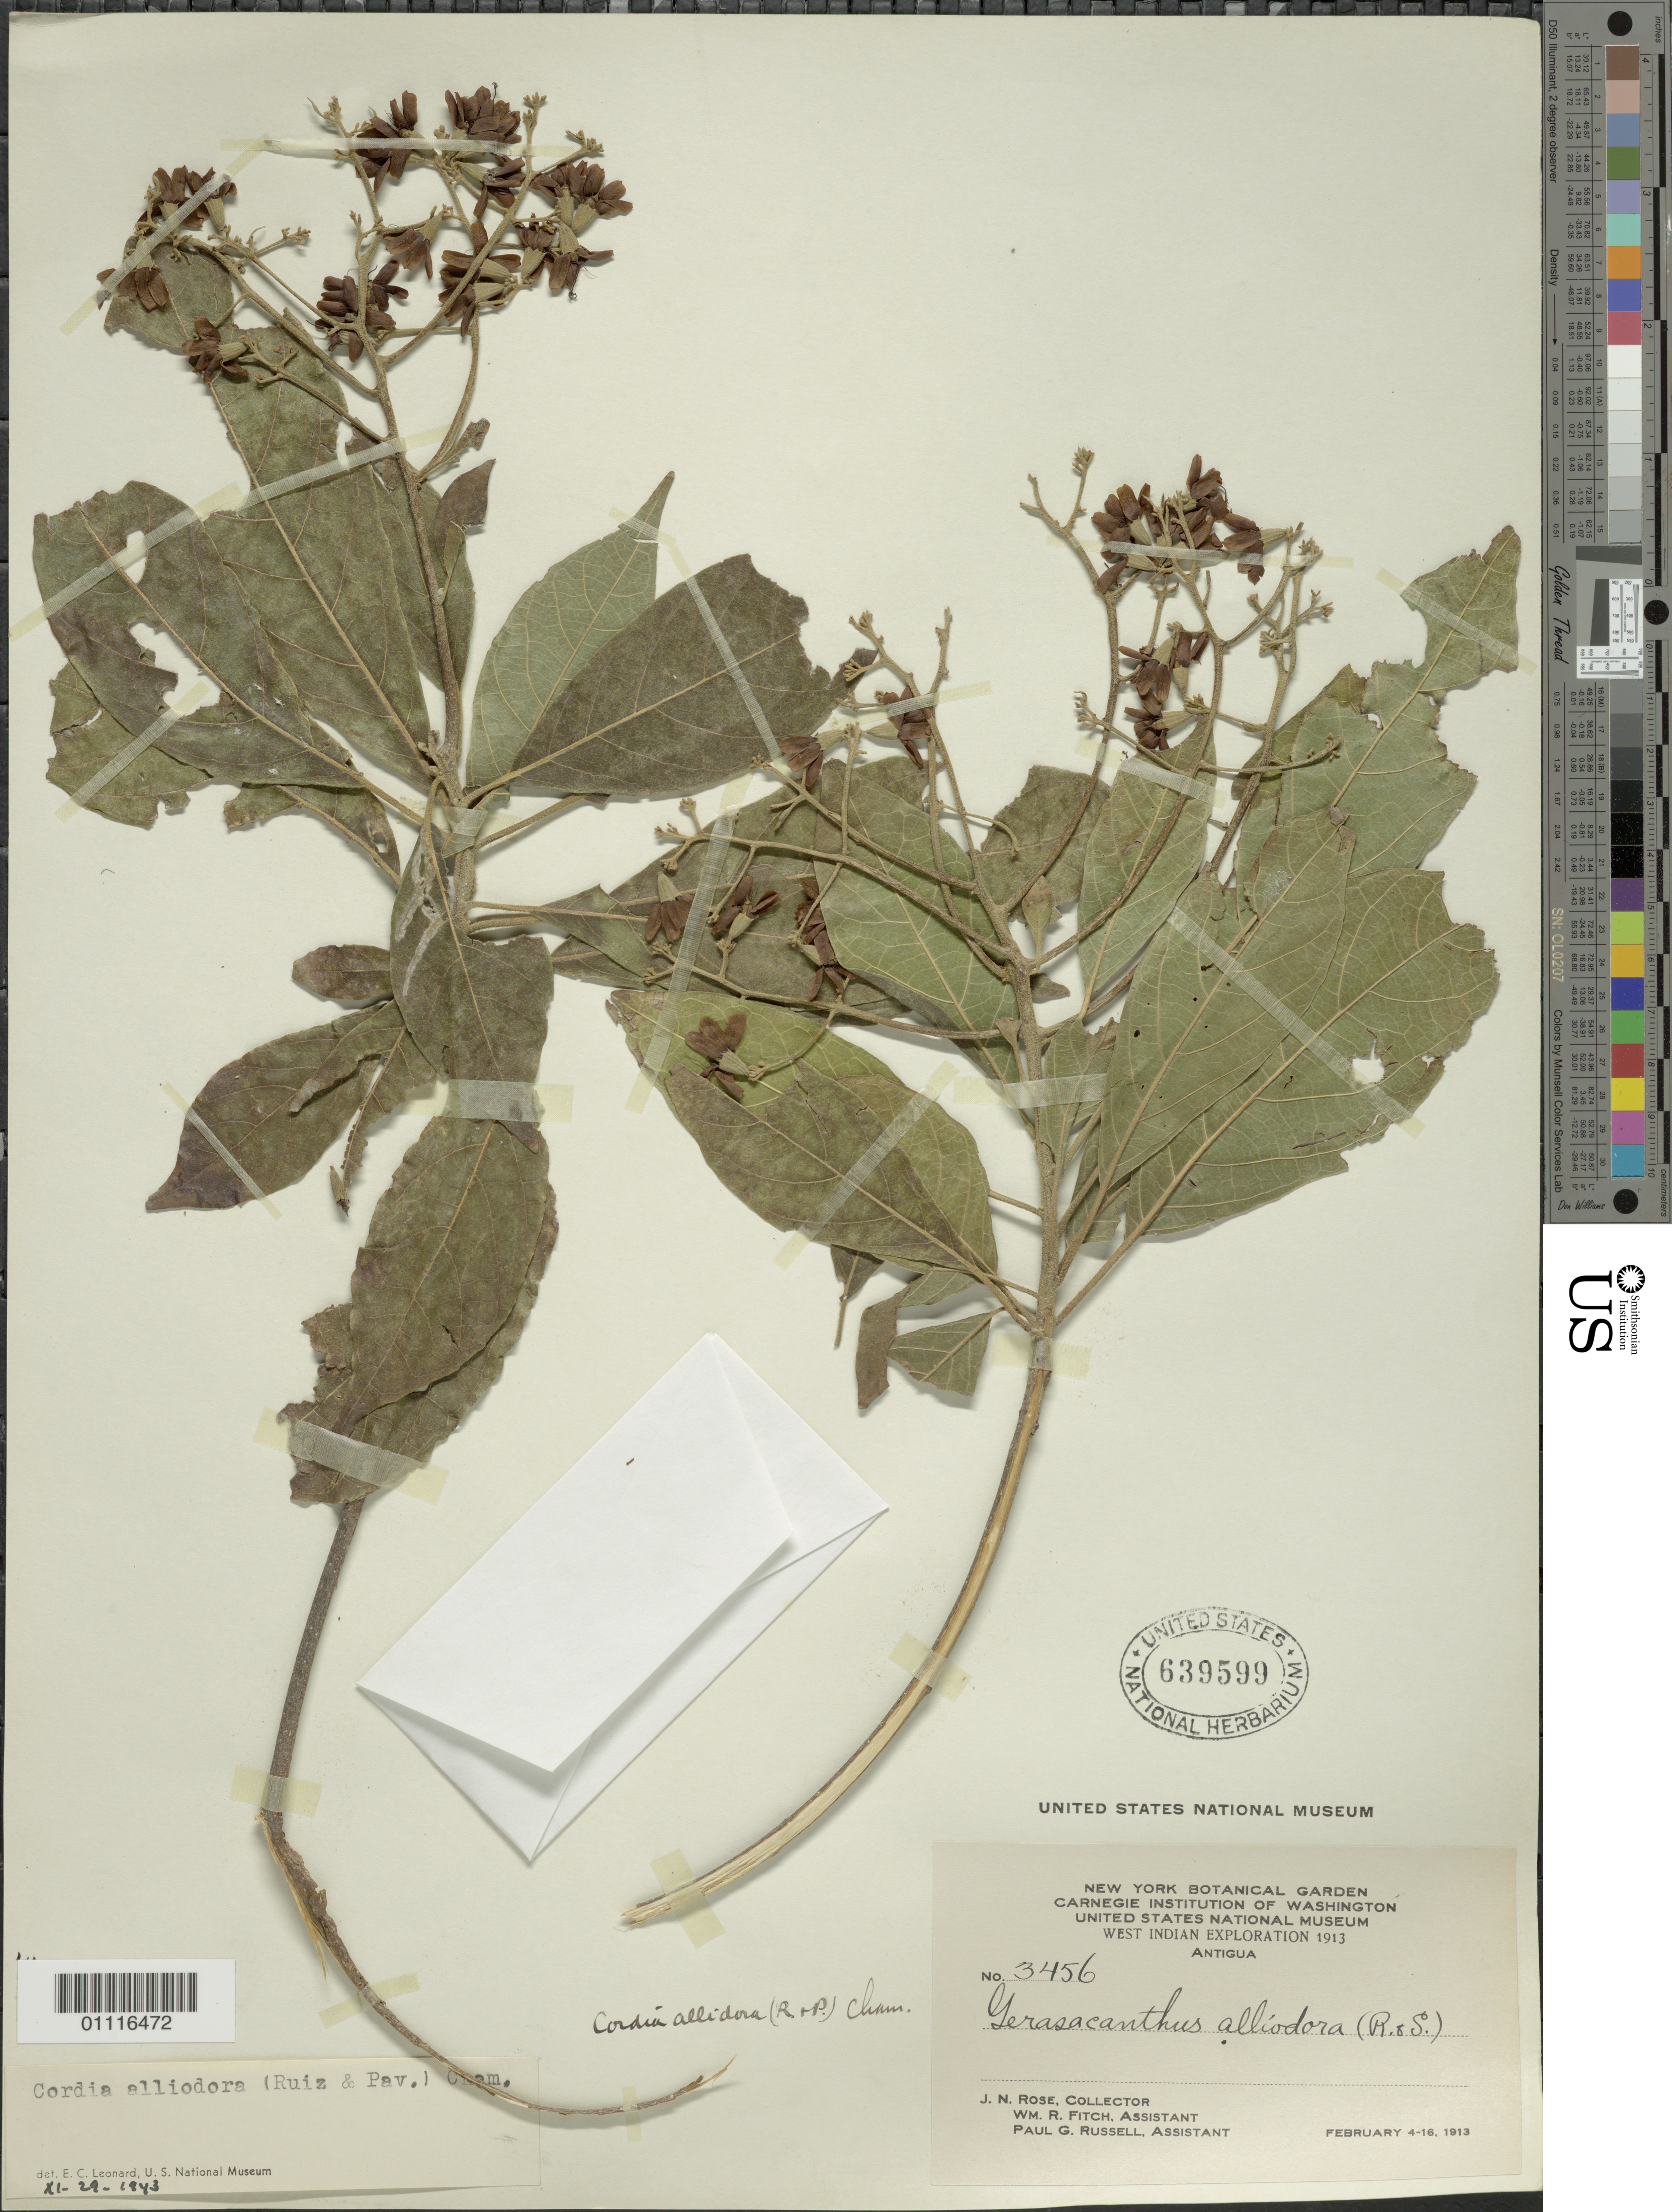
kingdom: Plantae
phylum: Tracheophyta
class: Magnoliopsida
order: Boraginales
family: Cordiaceae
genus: Cordia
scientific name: Cordia alliodora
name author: (Ruiz & Pav.) Oken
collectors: J. N. Rose, W. R. Fitch & P. G. Russell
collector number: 3456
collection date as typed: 04 Feb 1913 to 16 Feb 1913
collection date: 1913-02-04/1913-02-16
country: Antigua and Barbuda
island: Antigua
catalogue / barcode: US 639599